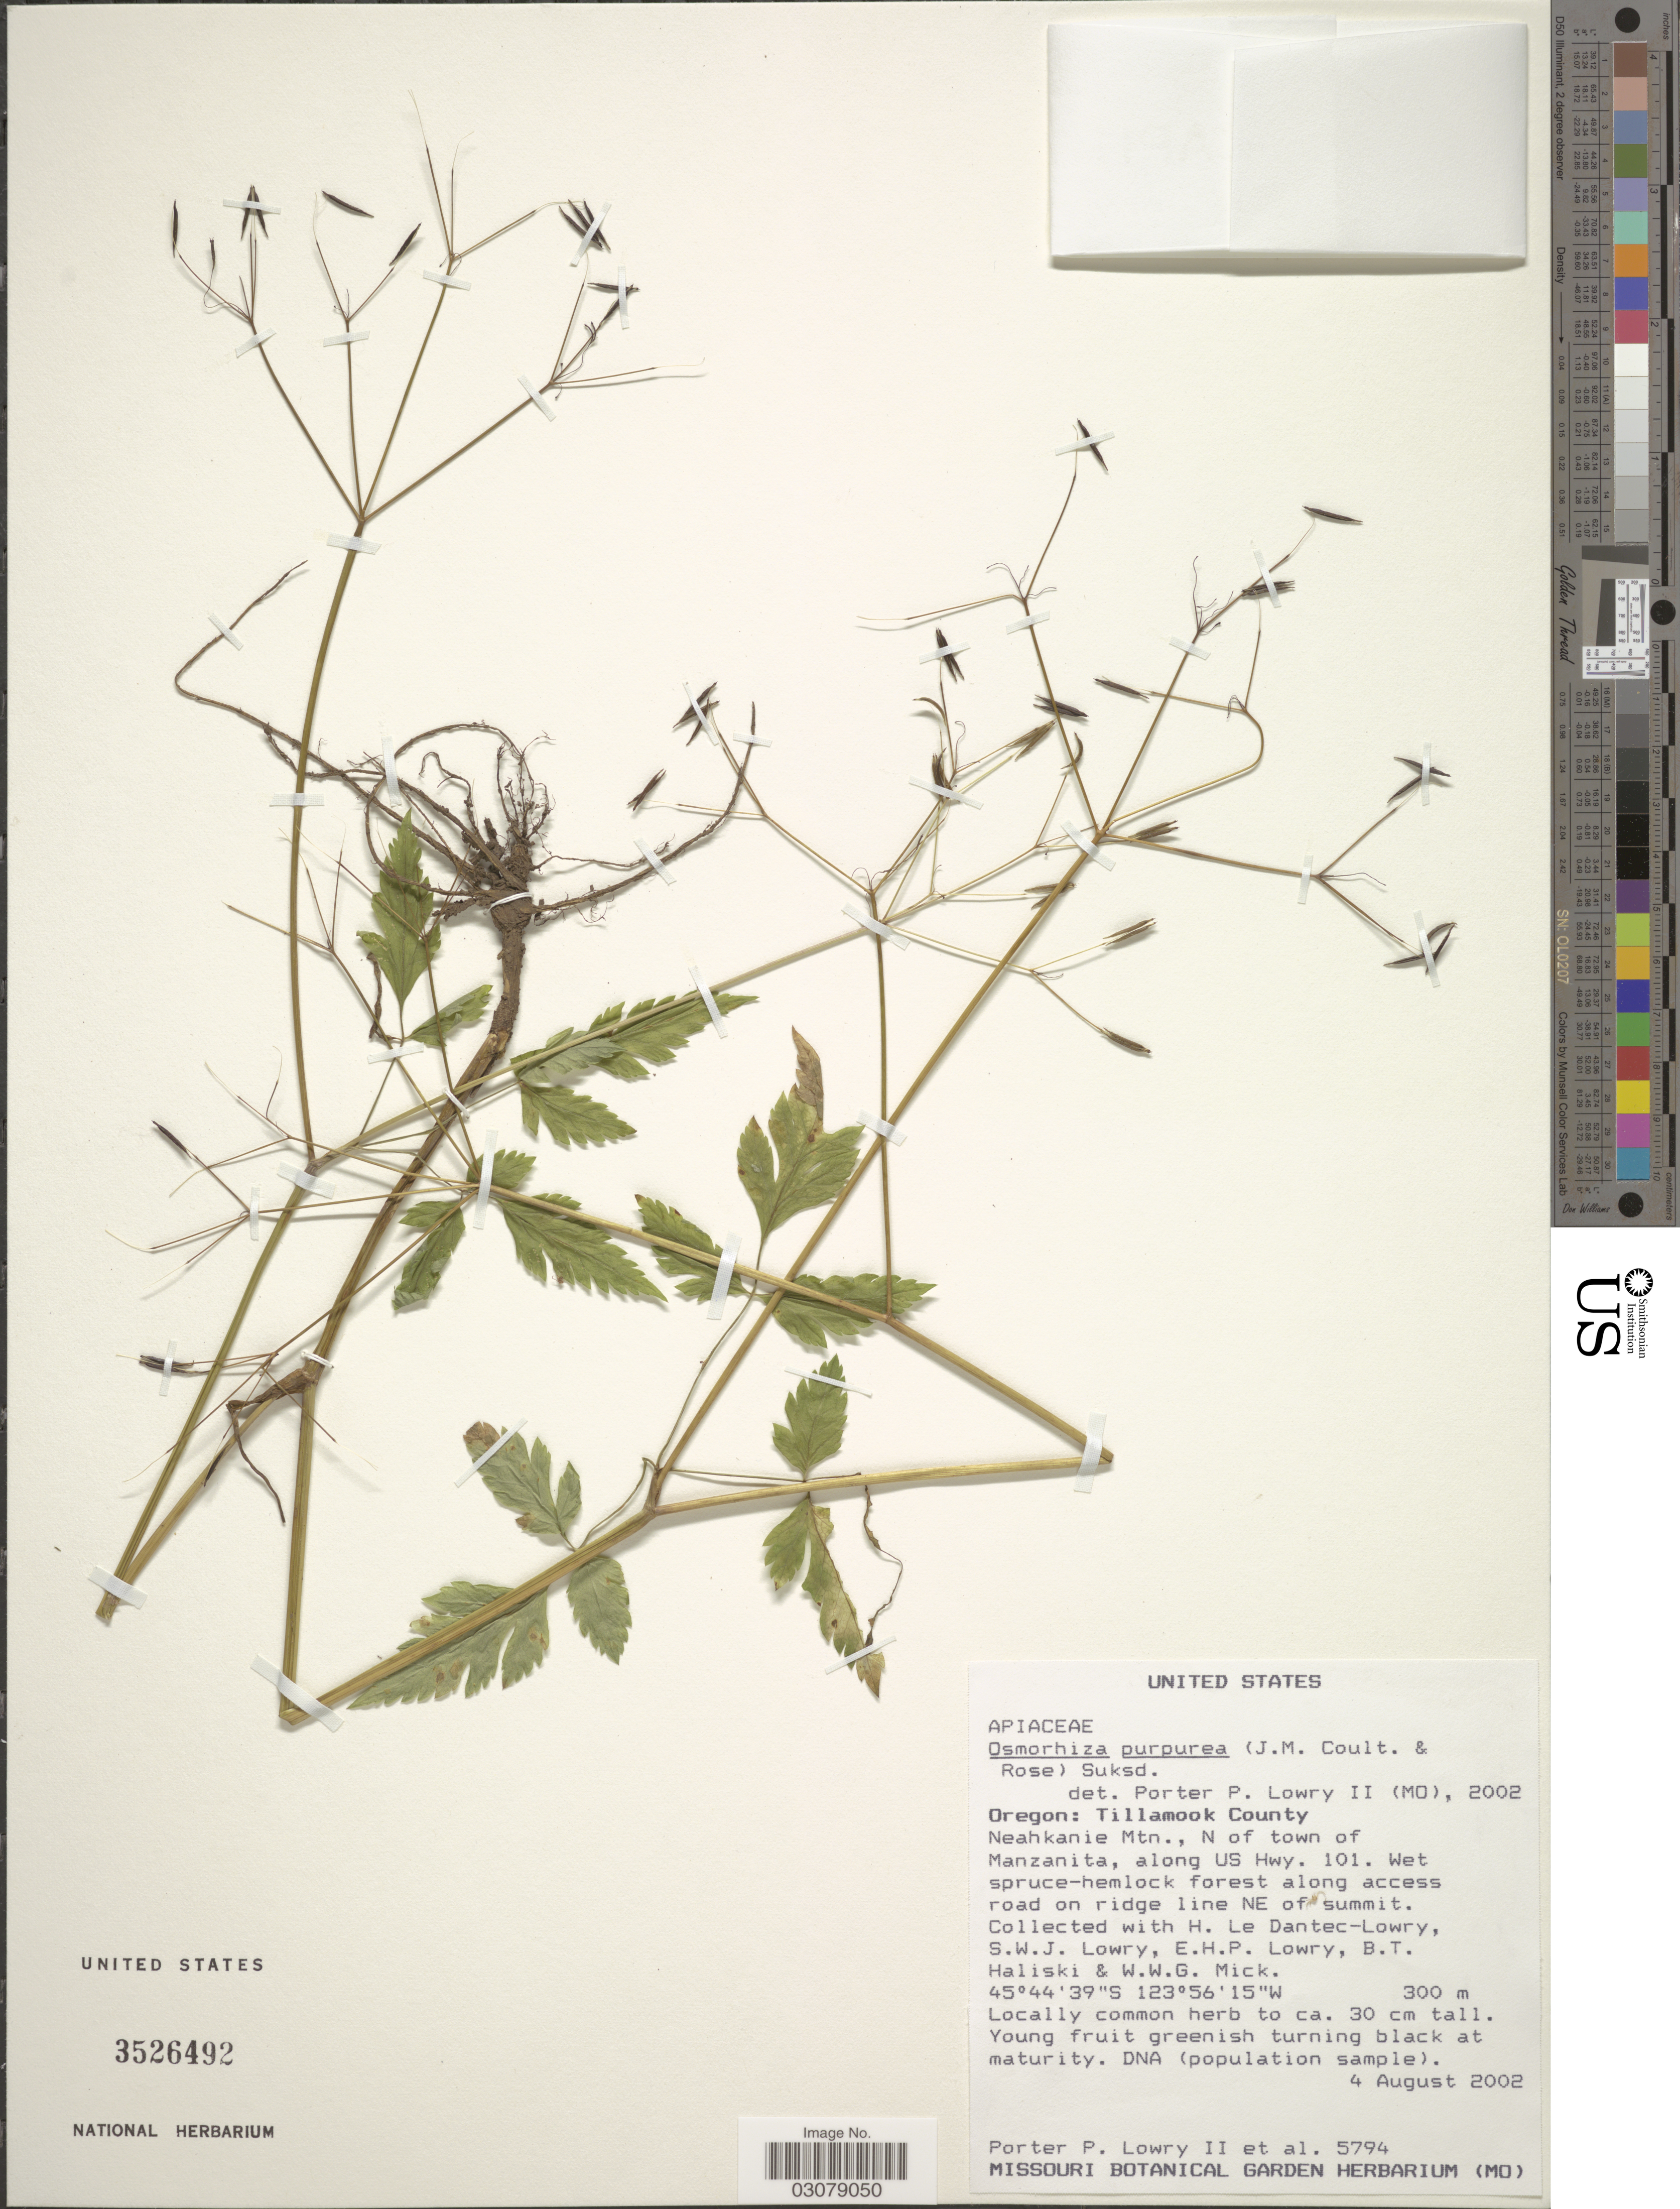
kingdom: Plantae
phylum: Tracheophyta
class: Magnoliopsida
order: Apiales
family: Apiaceae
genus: Osmorhiza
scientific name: Osmorhiza purpurea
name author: (J.M. Coult. & Rose) Suksd.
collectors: P. P. Lowry, H. Dantec-Lowry, S. Lowry, E. Lowry & et al.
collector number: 5794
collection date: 2002-08-04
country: United States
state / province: Oregon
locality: Tillamook County. Neahkanie Mtn., N of town of Manzanita, along US Hwy. 101.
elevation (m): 300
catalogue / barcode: US 3526492